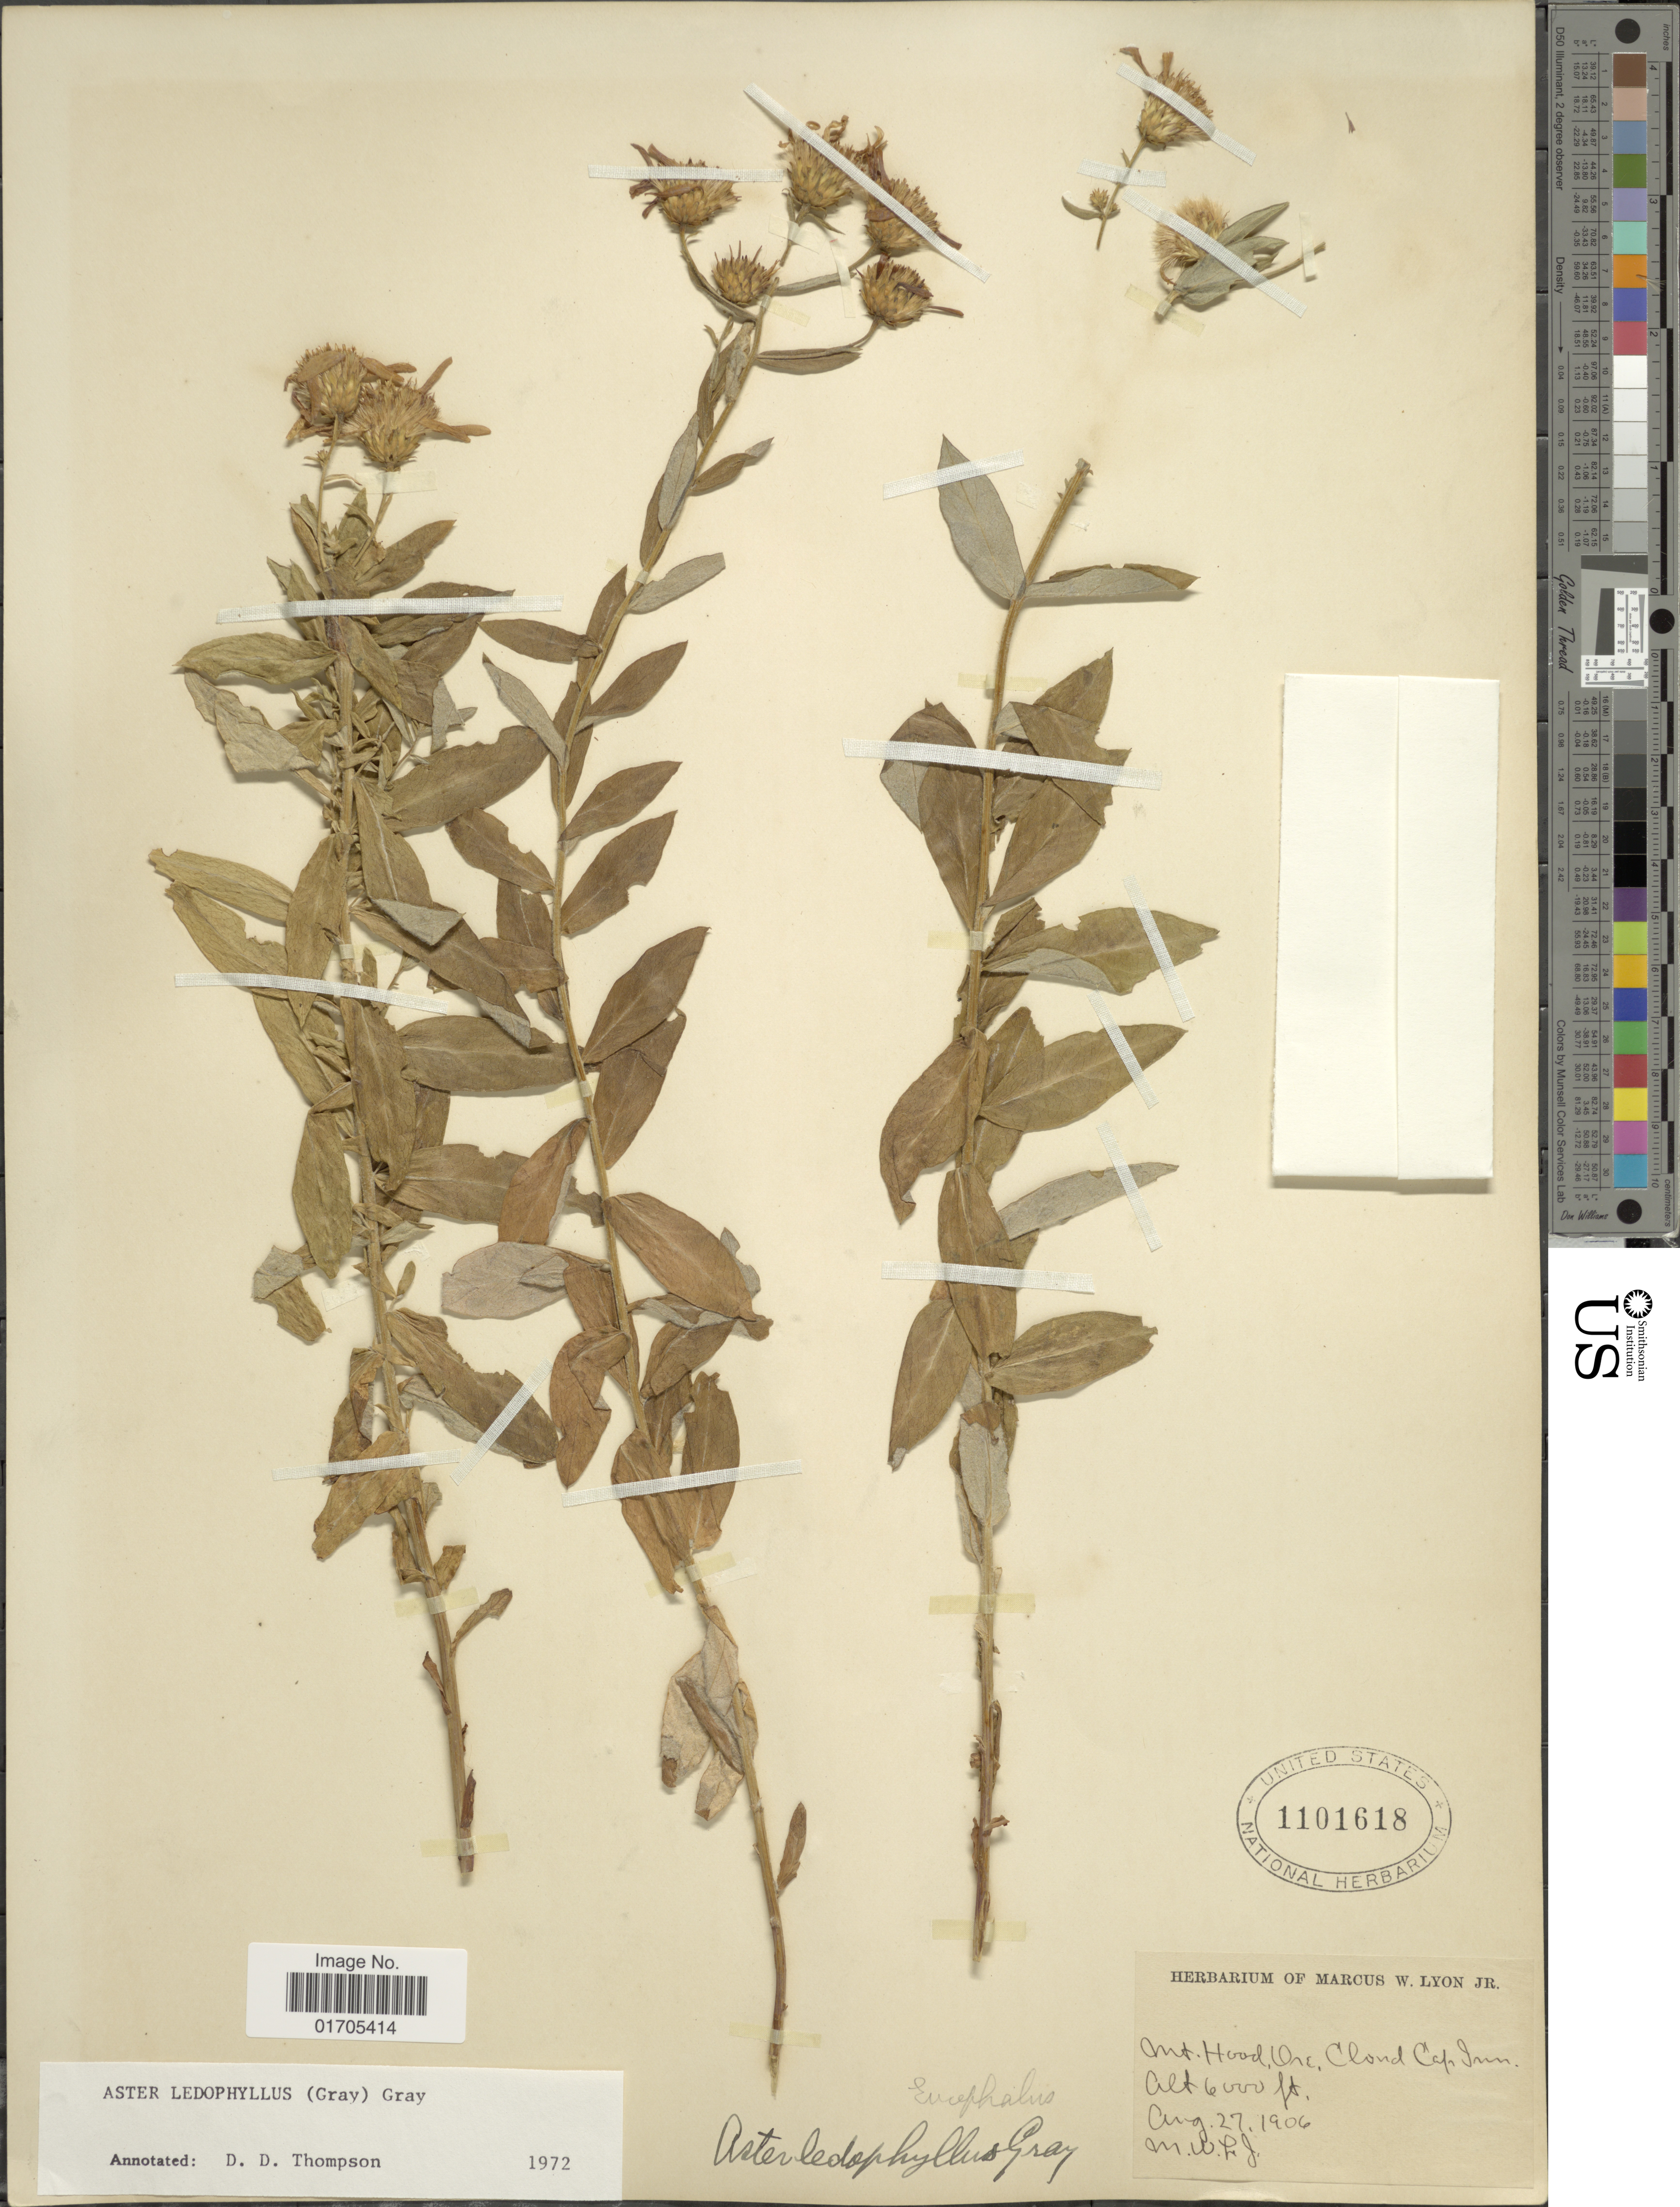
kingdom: Plantae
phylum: Tracheophyta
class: Magnoliopsida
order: Asterales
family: Asteraceae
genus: Eucephalus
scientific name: Eucephalus ledophyllus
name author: (A. Gray) Greene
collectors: M. Lyon Jr.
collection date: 1906-08-27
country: United States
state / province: Oregon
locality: Mt. Hood, Ore. Cloud Cap Inn.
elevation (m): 1829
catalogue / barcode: US 1101618